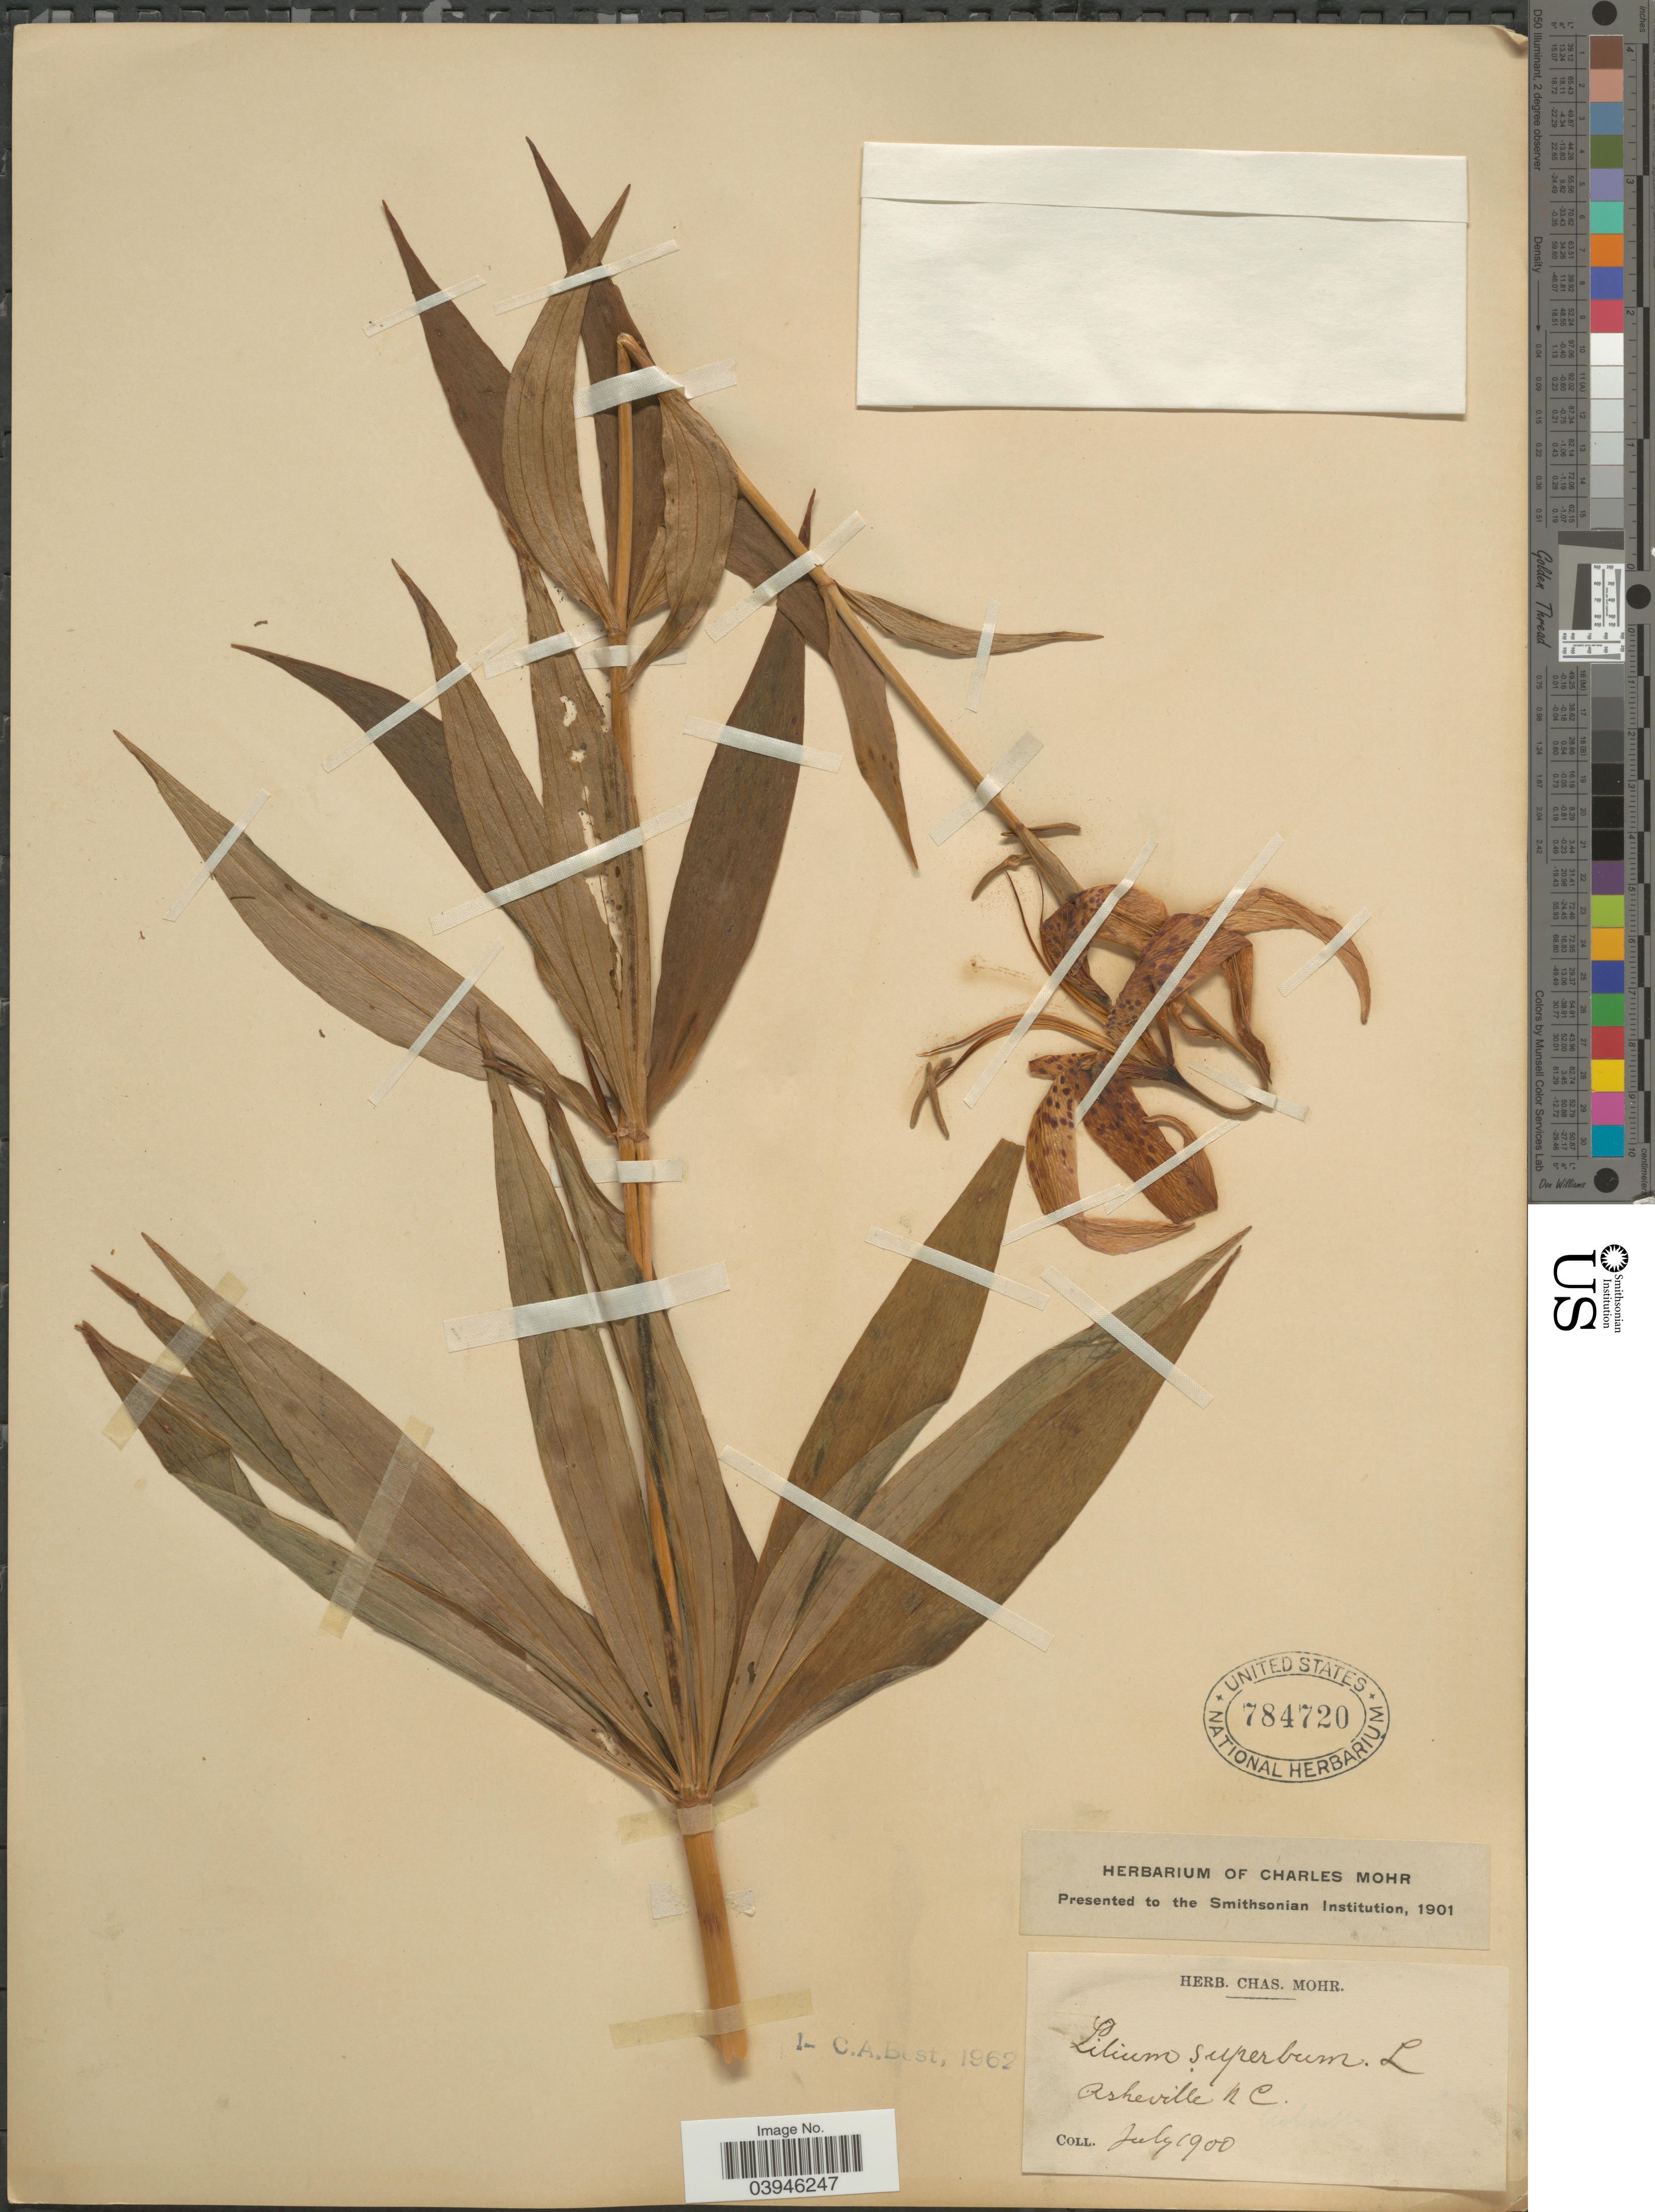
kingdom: Plantae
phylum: Tracheophyta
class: Liliopsida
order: Liliales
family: Liliaceae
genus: Lilium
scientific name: Lilium superbum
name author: L.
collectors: ex herb. Charles Mohr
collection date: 1900-07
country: United States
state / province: North Carolina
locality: Asheville.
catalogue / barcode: US 784720